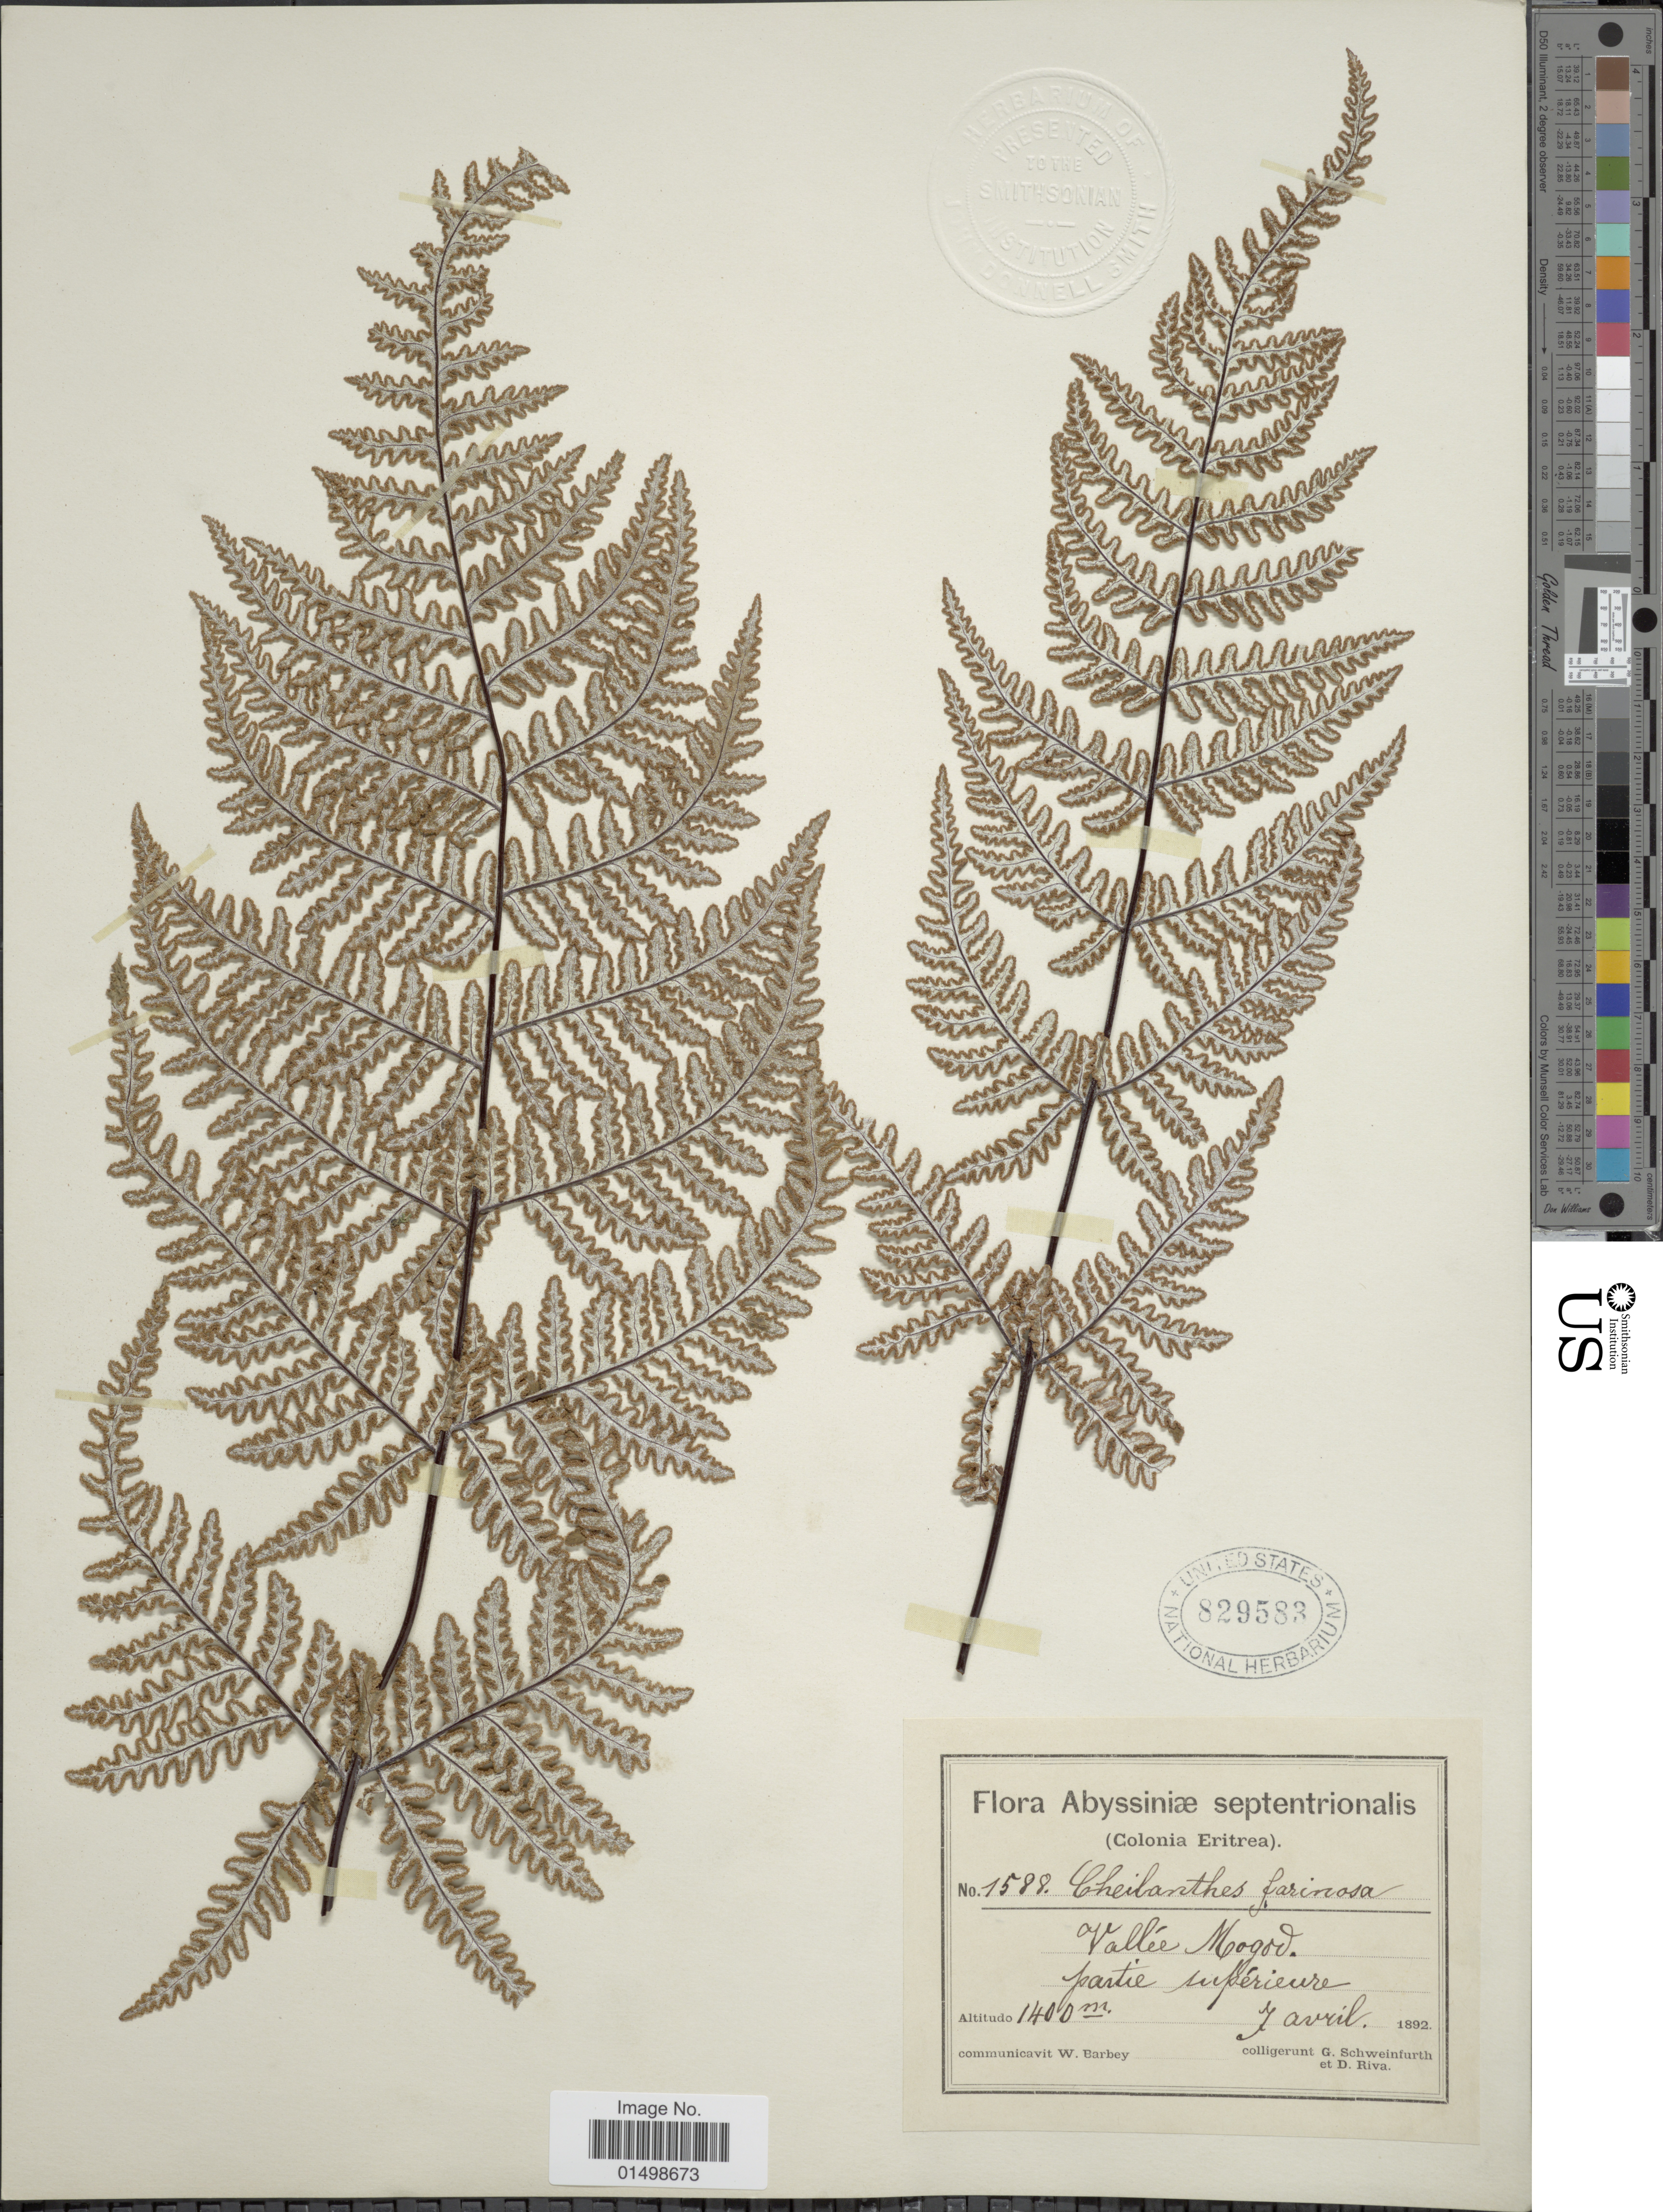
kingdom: Plantae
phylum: Tracheophyta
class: Polypodiopsida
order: Polypodiales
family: Pteridaceae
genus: Aleuritopteris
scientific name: Aleuritopteris farinosa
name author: (Forssk.) Fée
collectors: G. A. Schweinfurth (herbarium) & D. Riva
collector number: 1588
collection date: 1892-04-07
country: Eritrea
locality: Abyssiniæ, Vallee Mogod, partie superieure.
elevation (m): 1400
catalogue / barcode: US 829583